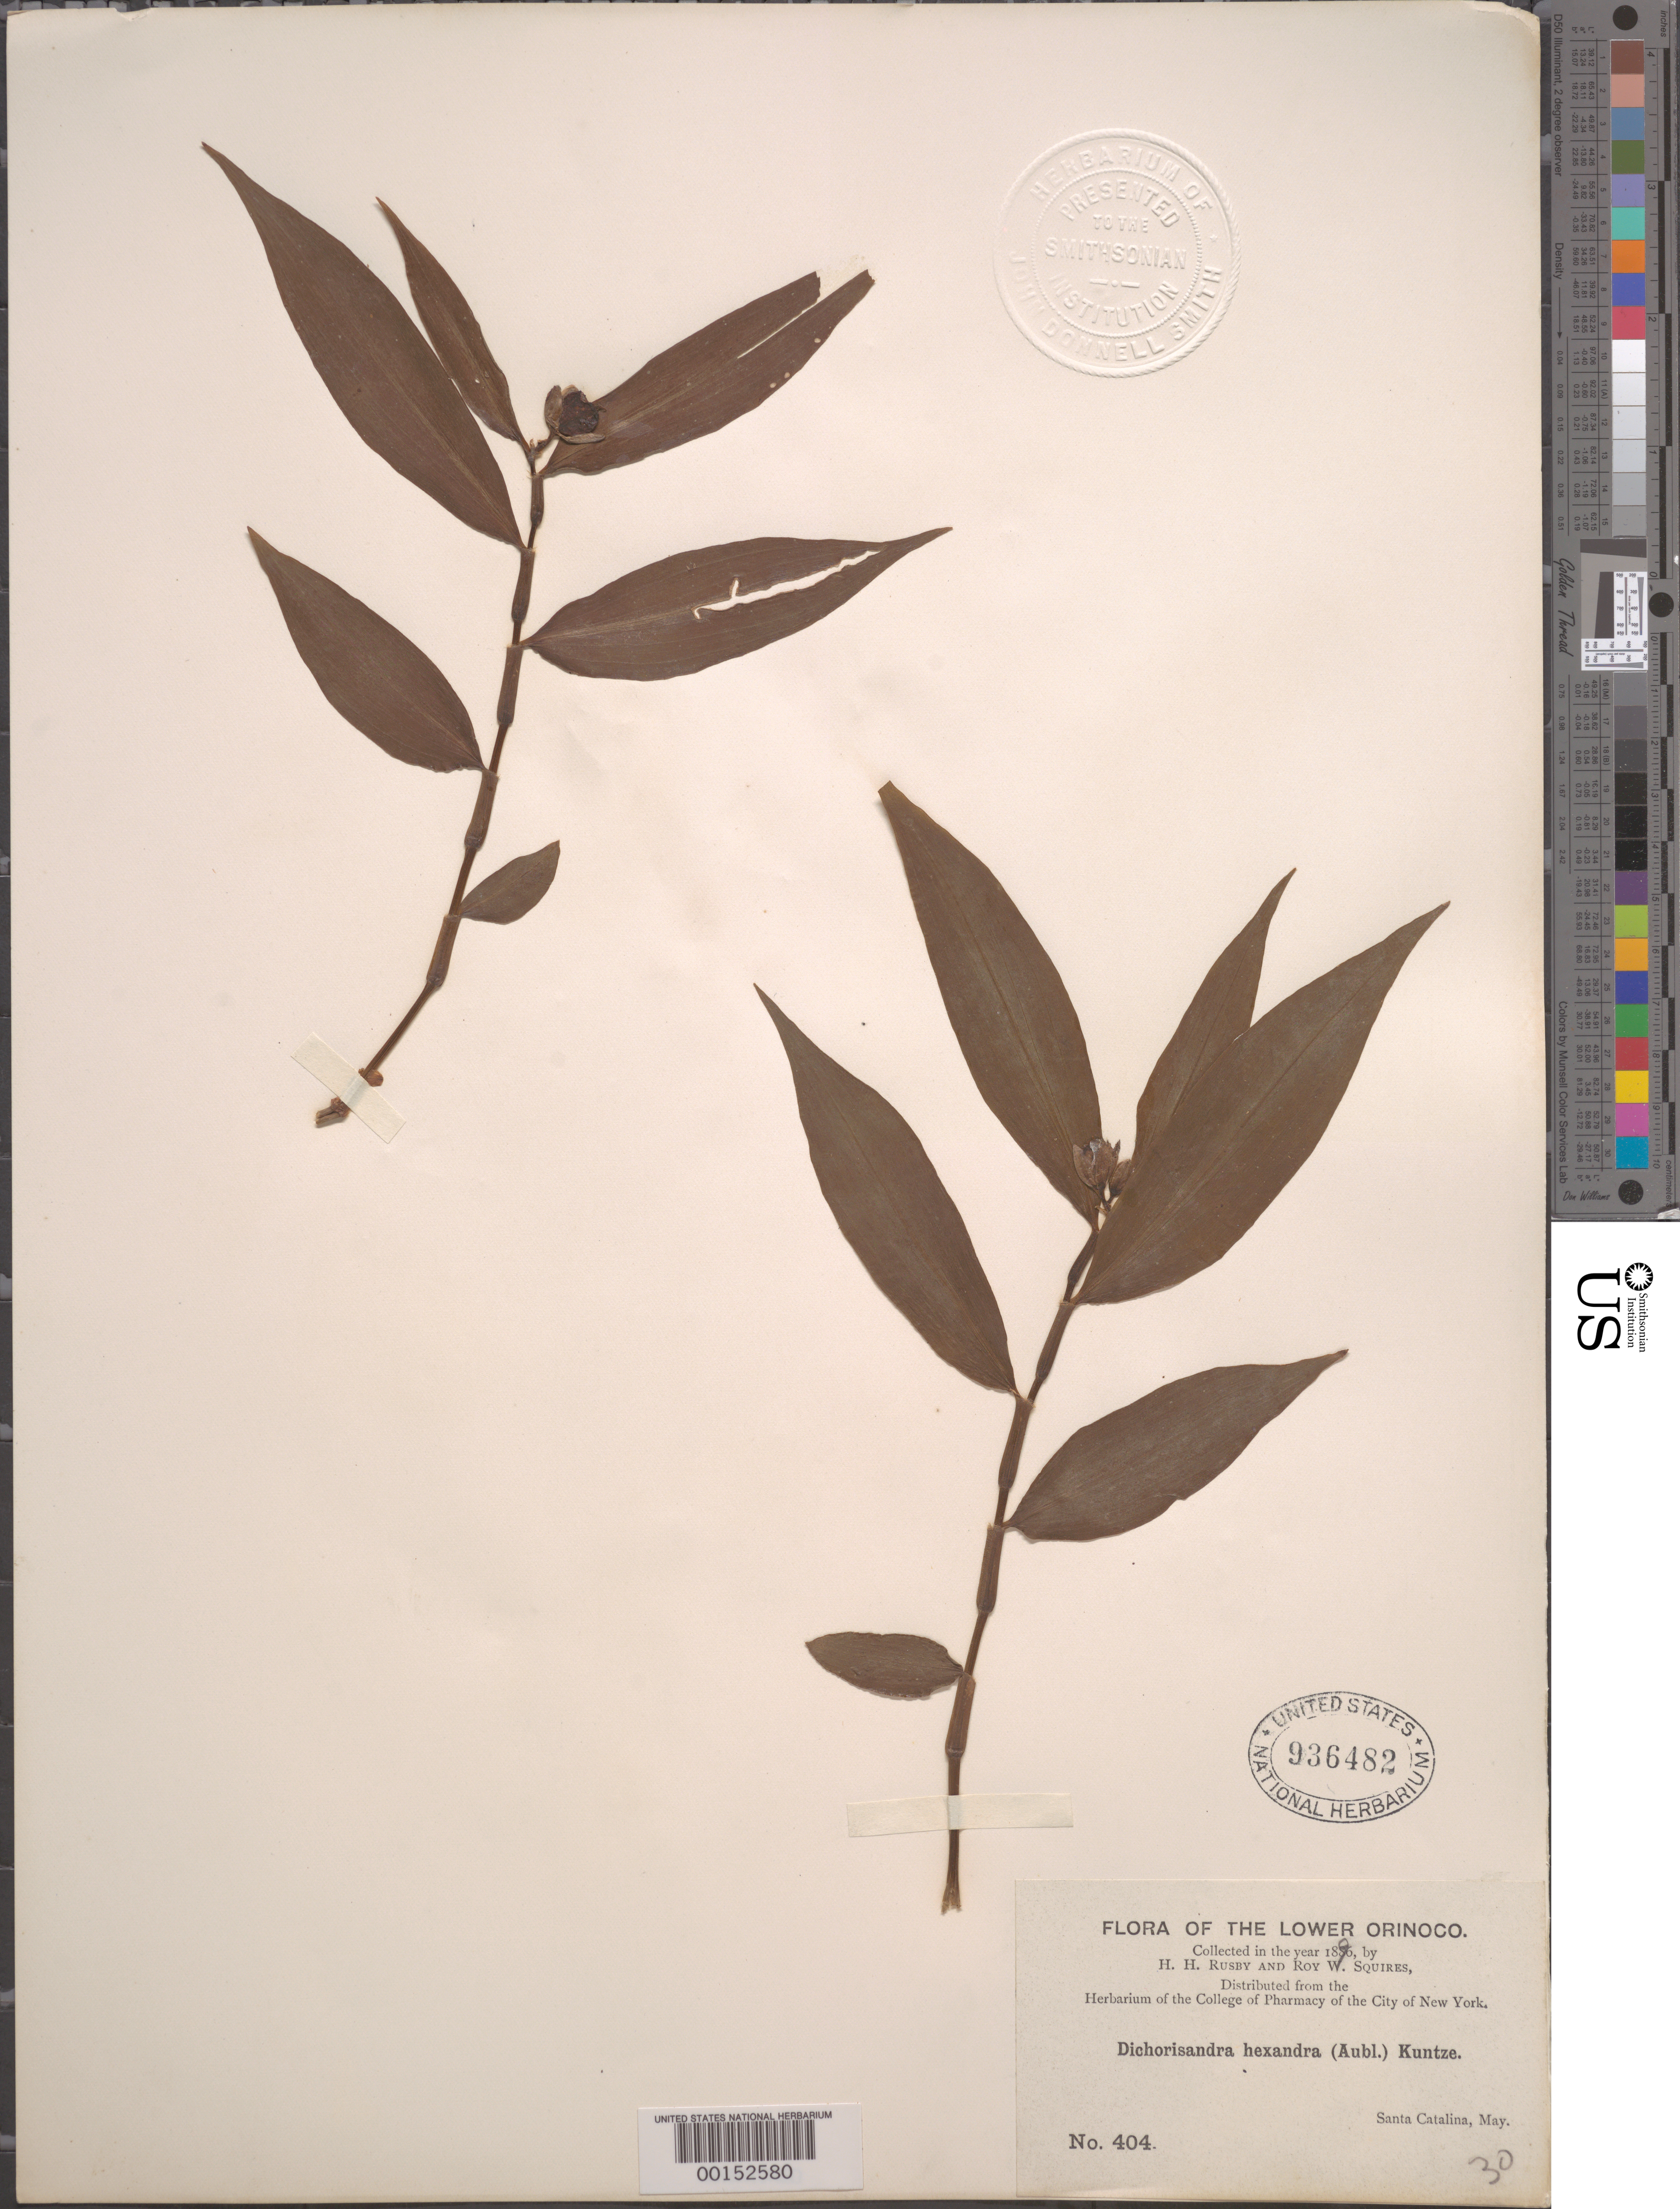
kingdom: Plantae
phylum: Tracheophyta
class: Liliopsida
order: Commelinales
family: Commelinaceae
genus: Dichorisandra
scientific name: Dichorisandra hexandra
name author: (Aubl.) Standl.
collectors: H. H. Rusby & R. Squires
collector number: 404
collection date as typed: May 1896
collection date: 1896-05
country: Venezuela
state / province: Delta Amacuro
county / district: Tucupita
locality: Lower Orinoco, Santa Catalina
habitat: Riverbank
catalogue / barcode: US 936482